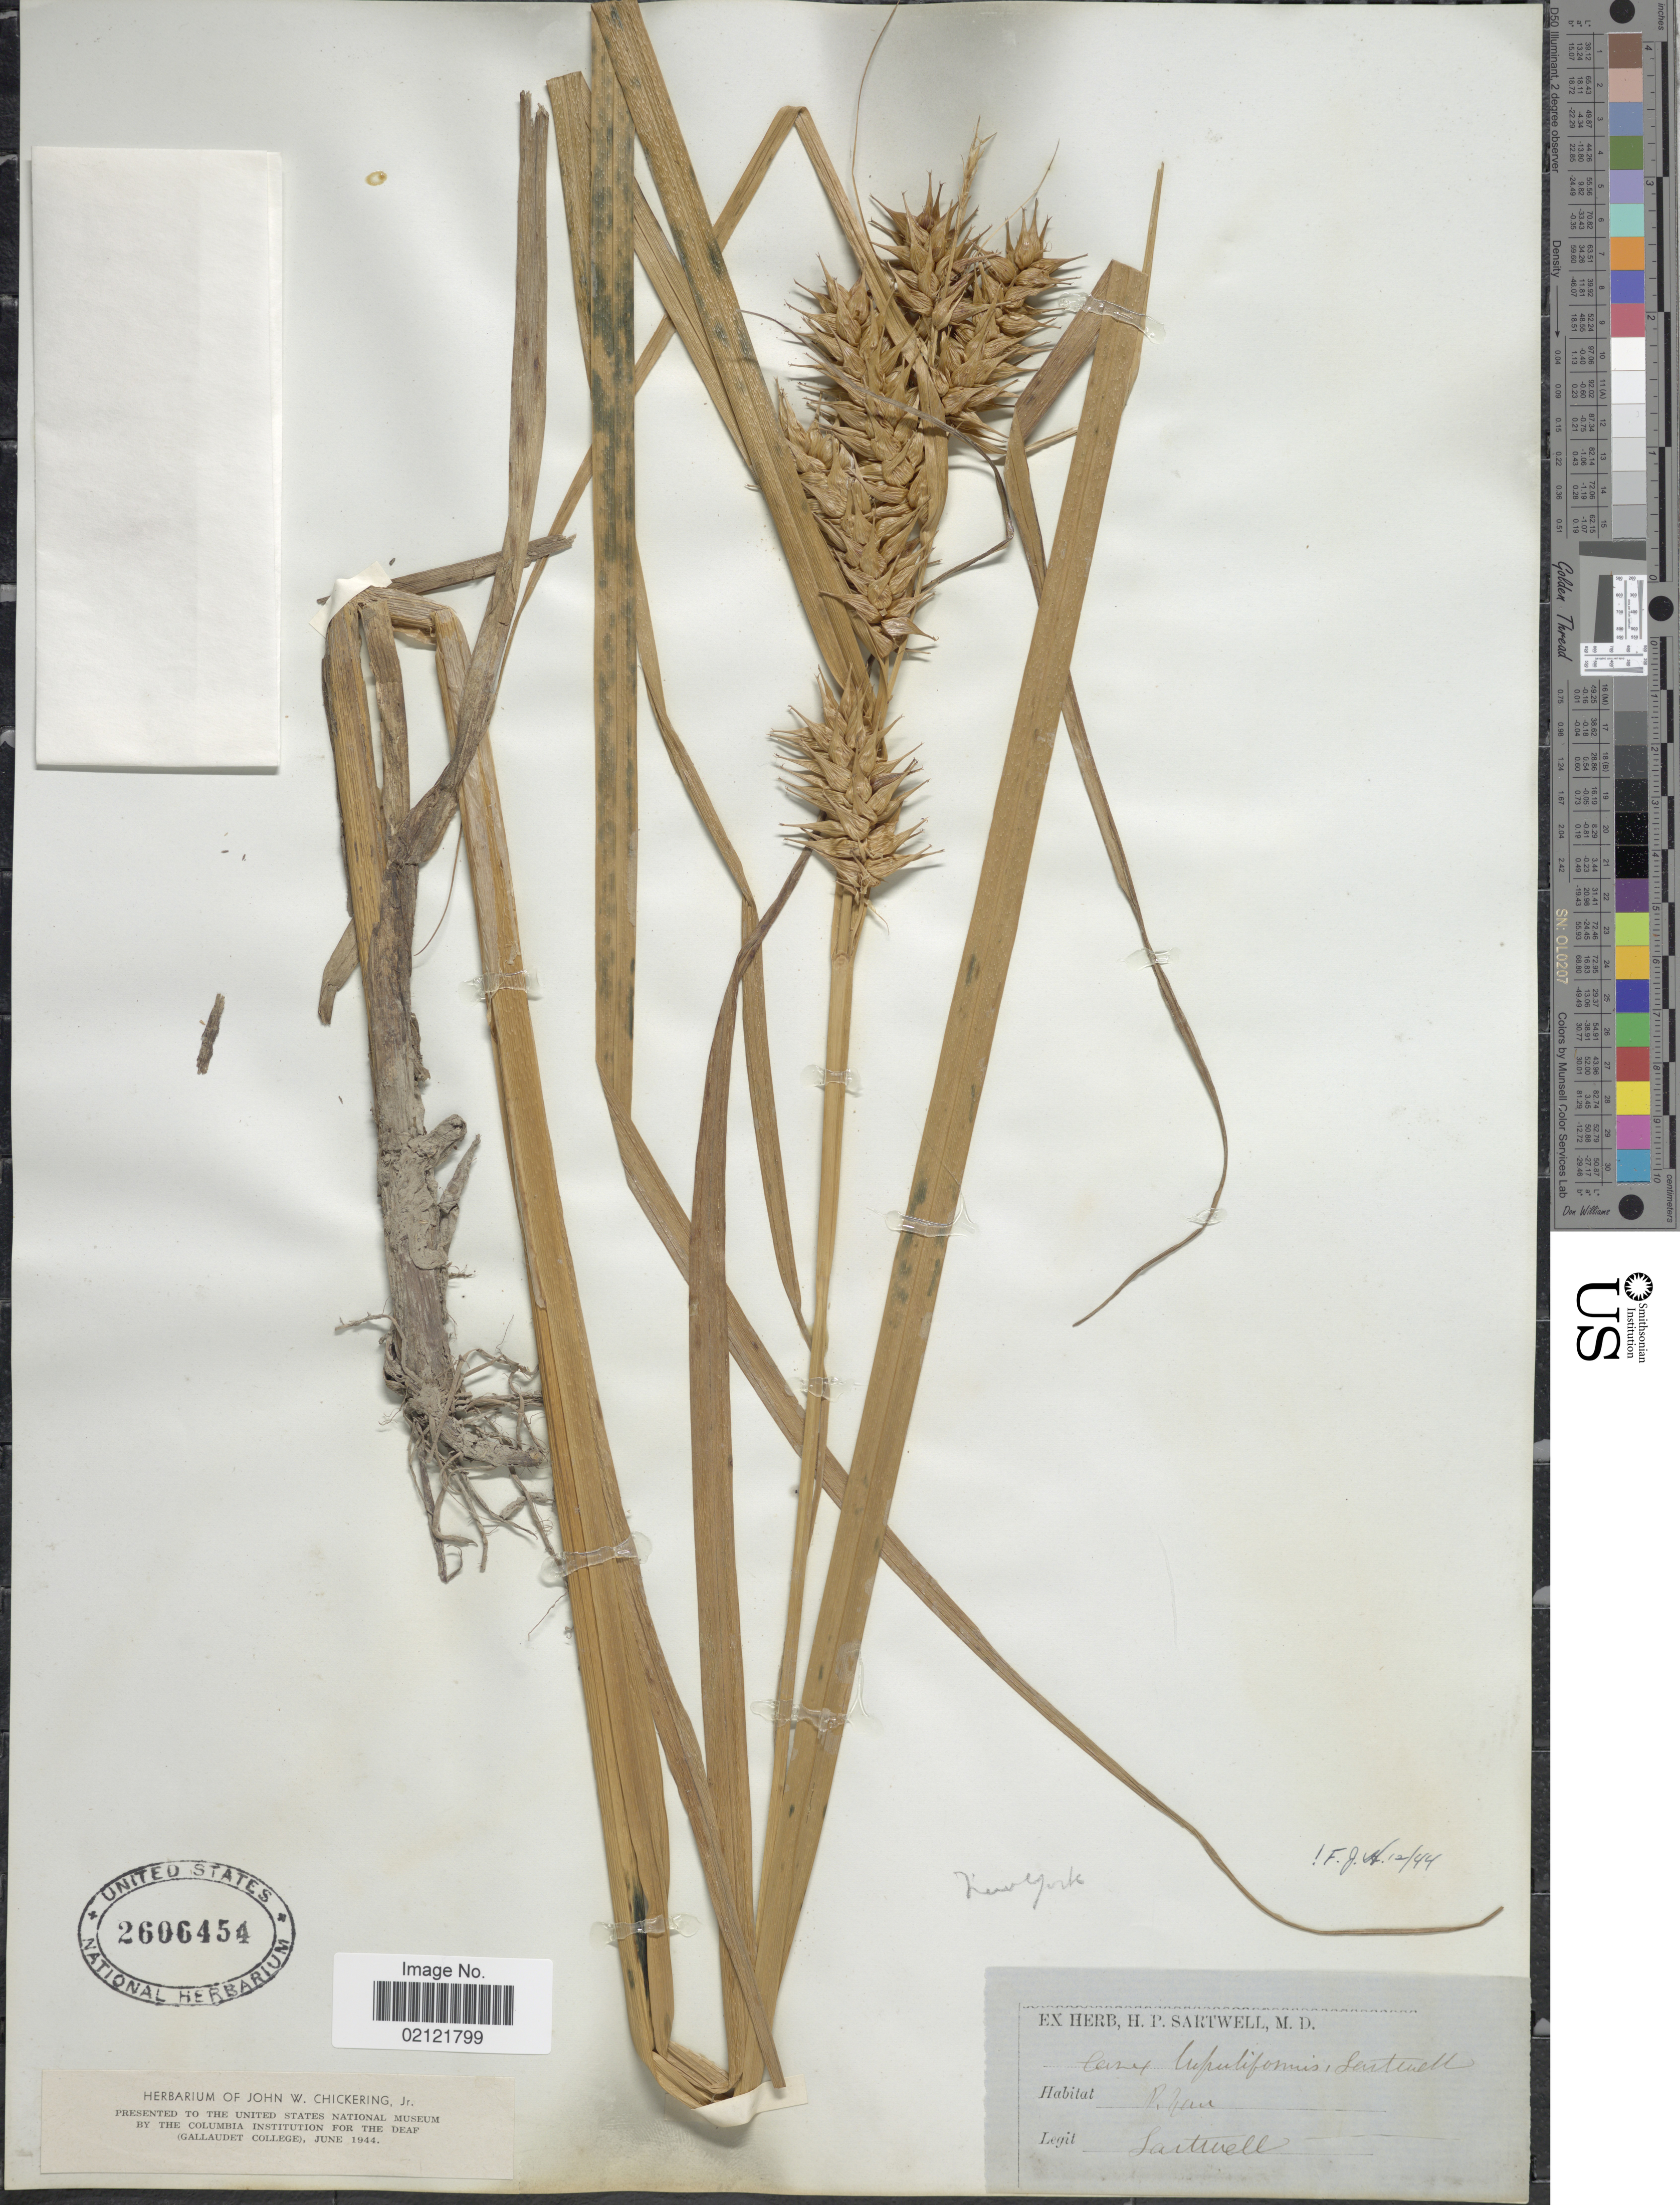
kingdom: Plantae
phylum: Tracheophyta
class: Liliopsida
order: Poales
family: Cyperaceae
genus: Carex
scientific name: Carex lupuliformis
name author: Sartwell ex Dewey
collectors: Sartwell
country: United States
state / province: New York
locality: Penn Yan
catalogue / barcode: US 2606454